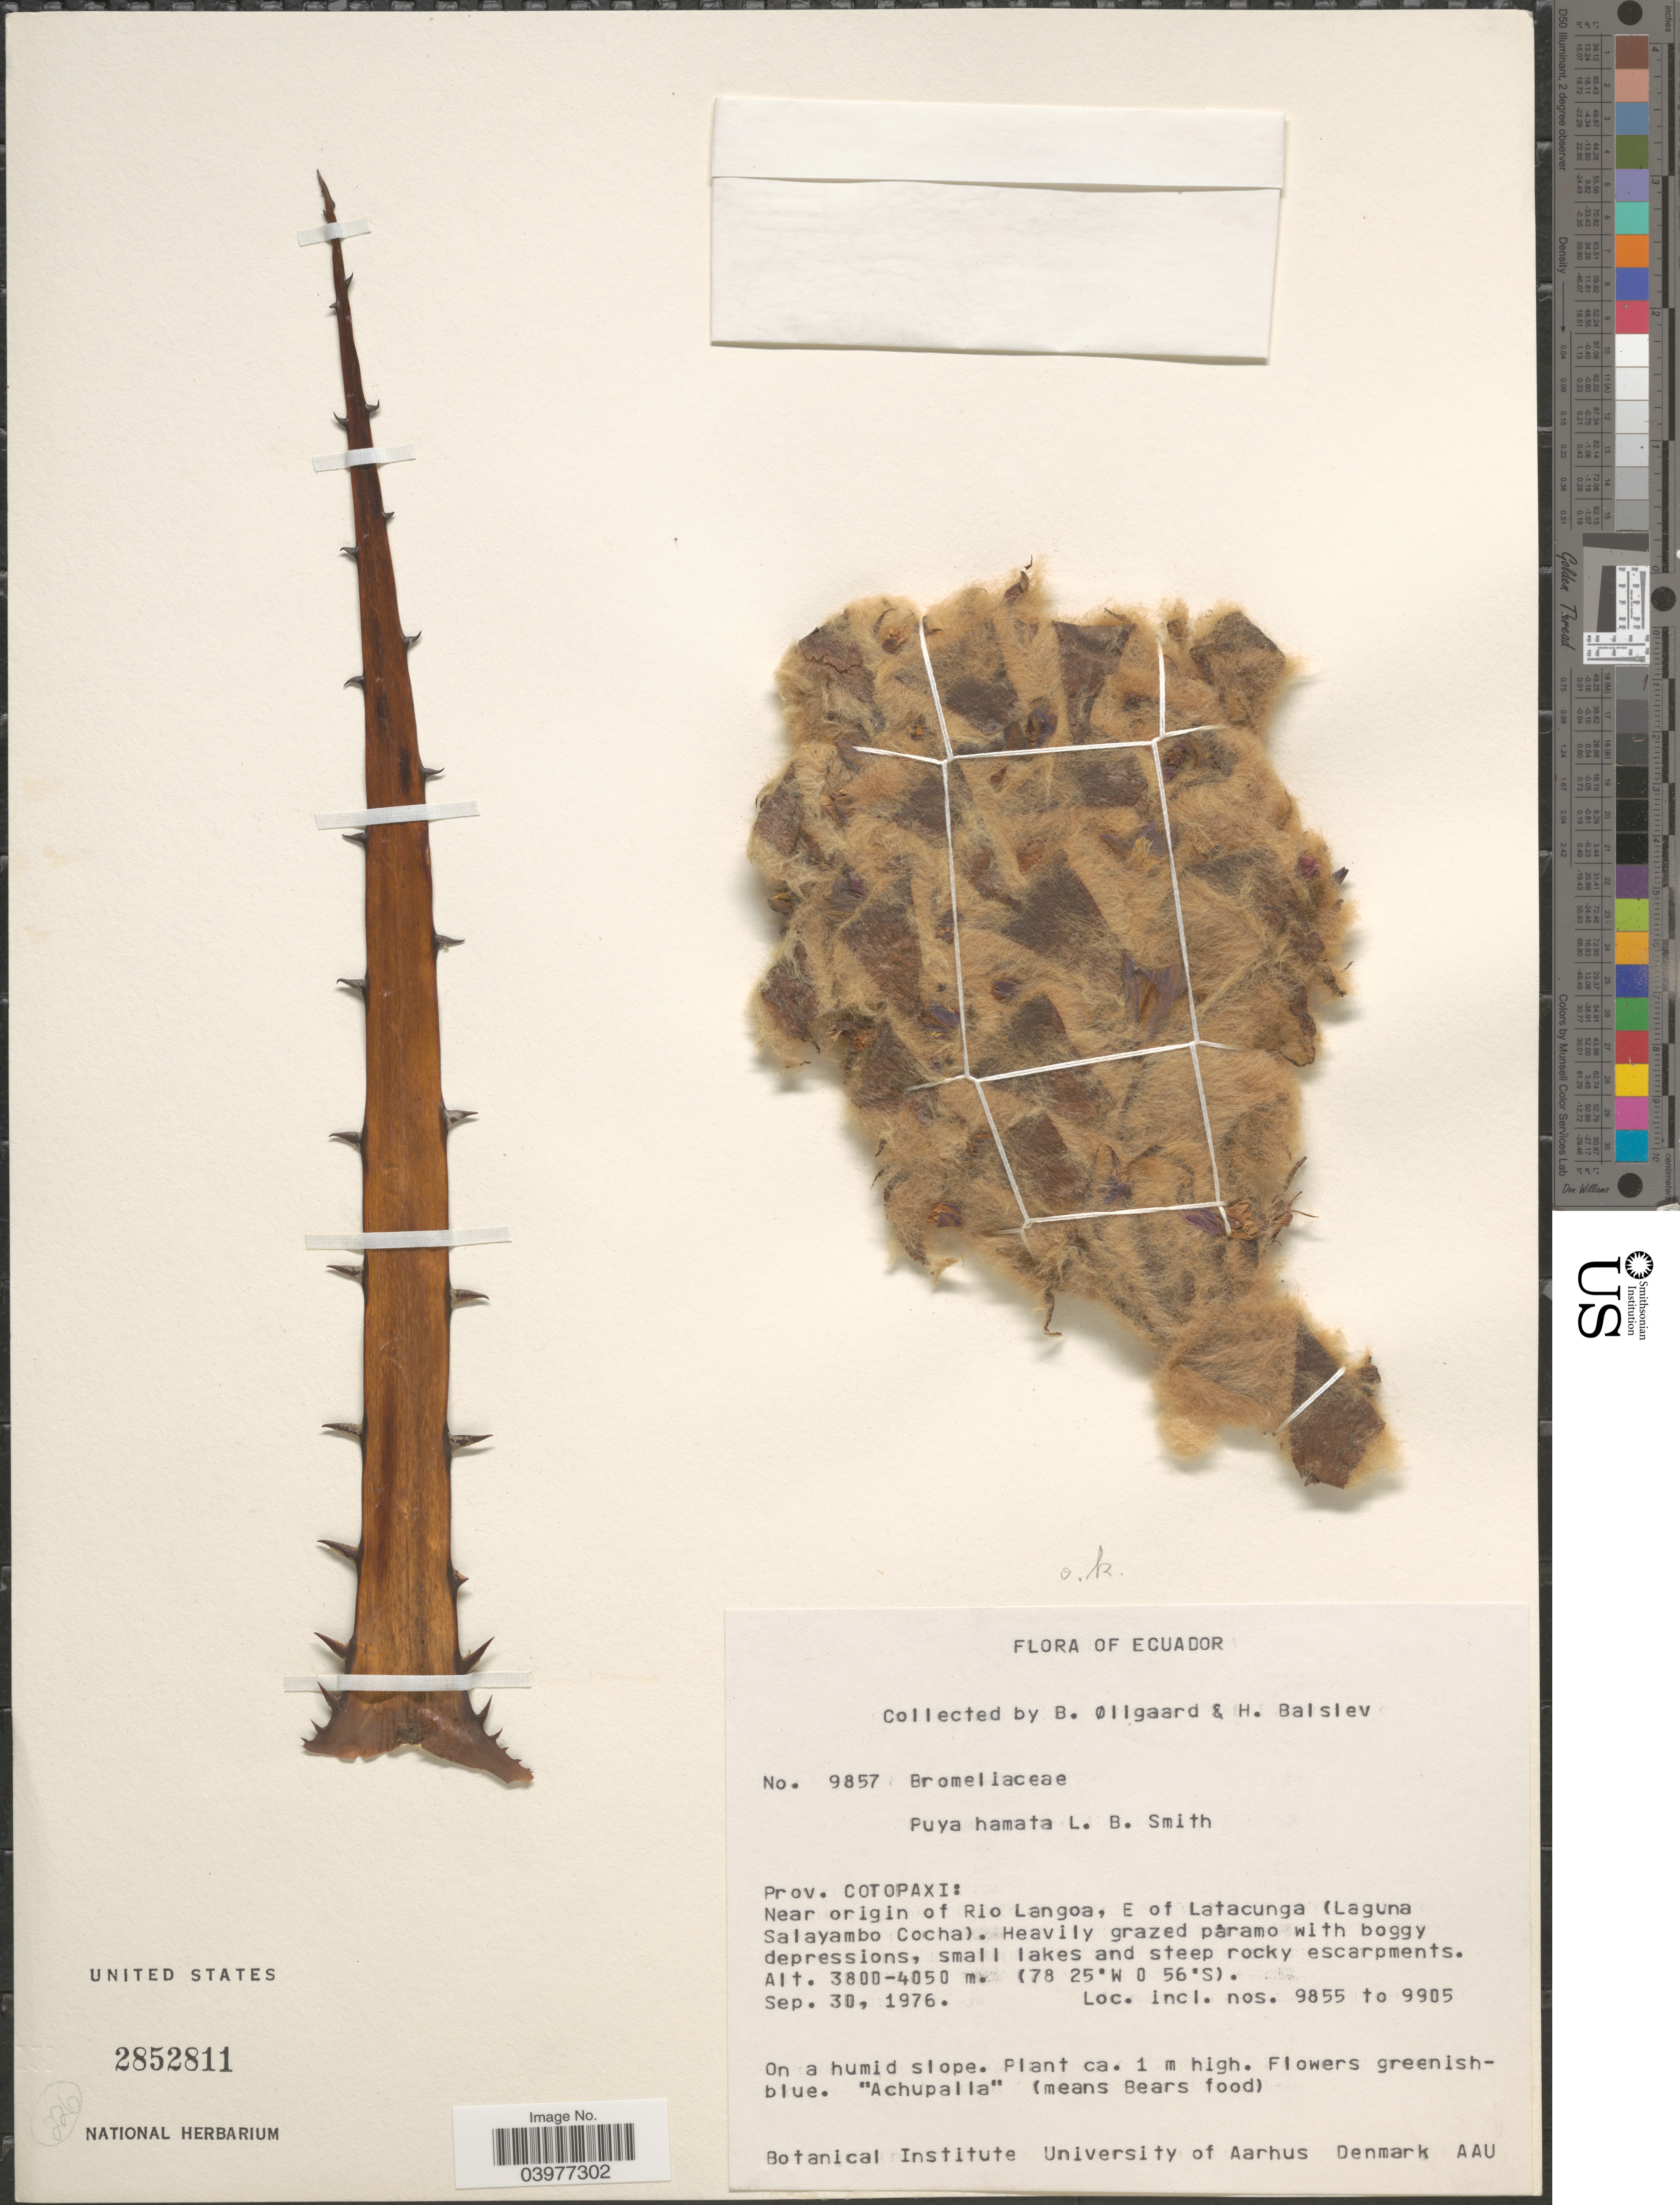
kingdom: Plantae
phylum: Tracheophyta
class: Liliopsida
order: Poales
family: Bromeliaceae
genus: Puya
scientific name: Puya hamata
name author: L.B. Sm.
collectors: B. Øllgaard & H. Balslev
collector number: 9857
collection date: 1976-09-30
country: Ecuador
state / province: Cotopaxi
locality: Near origin of Rio Langoa, E of Latacunga (Laguna Salayambo Cocha).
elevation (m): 3800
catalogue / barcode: US 2852811